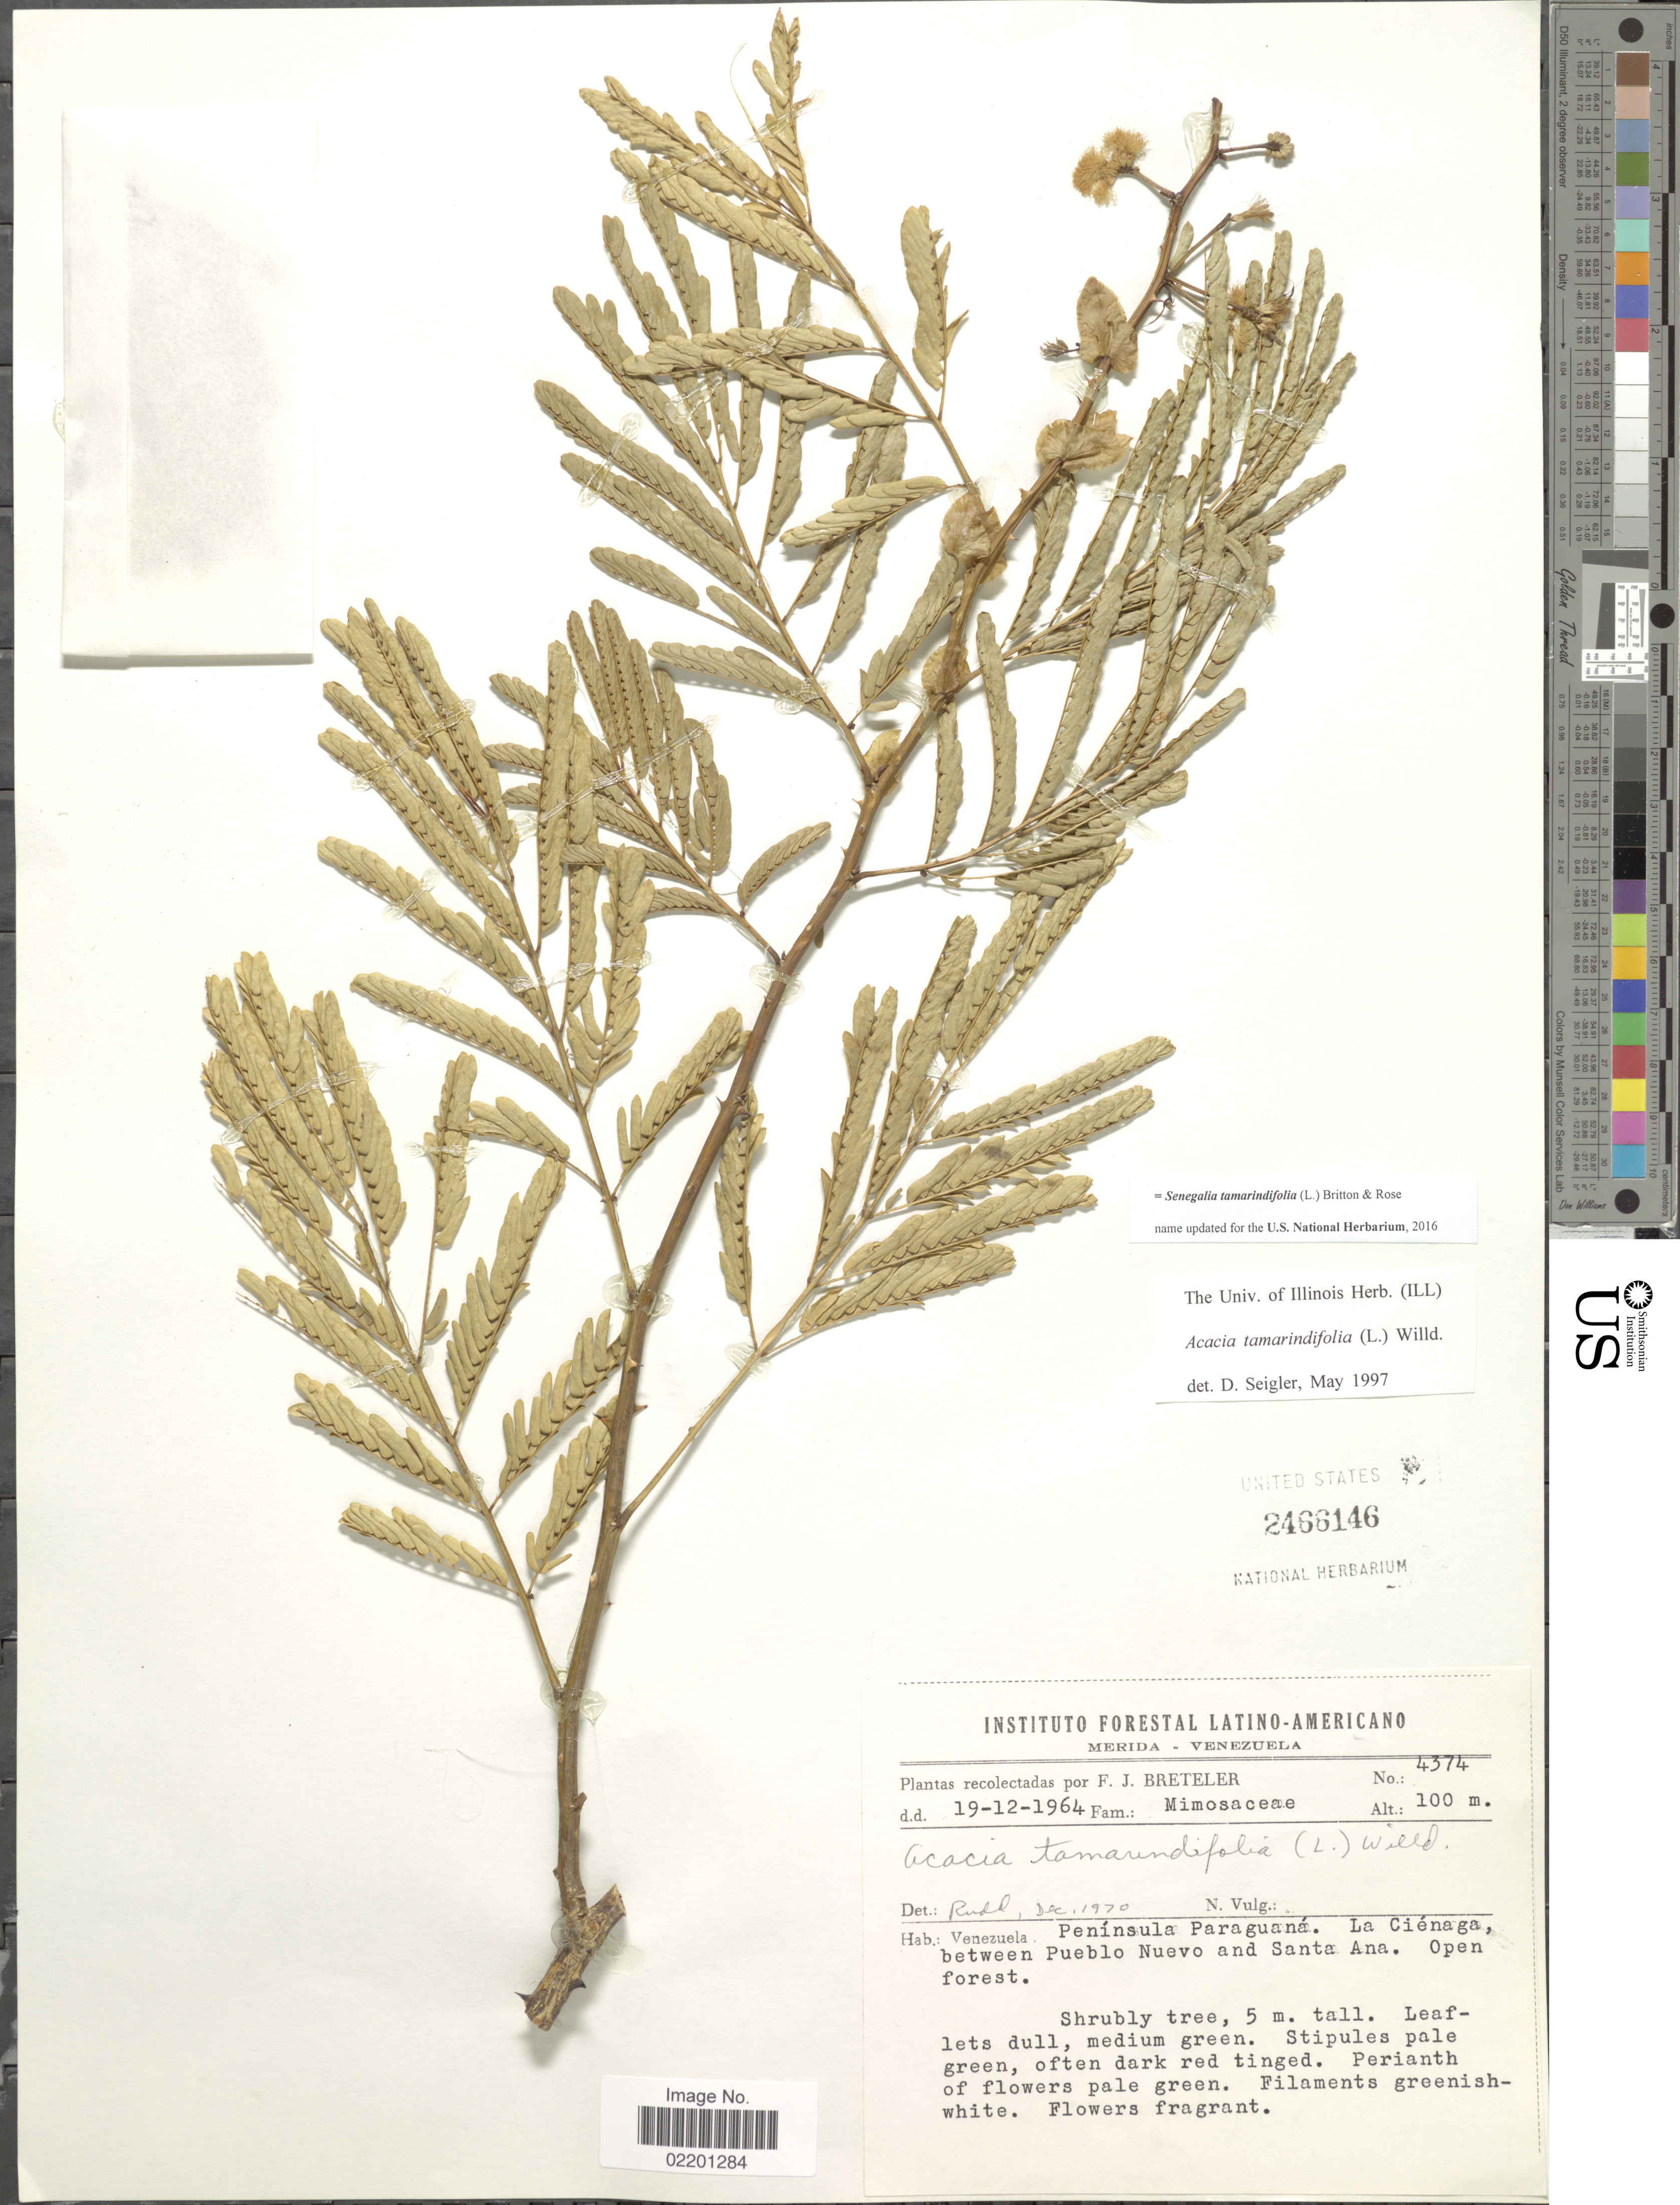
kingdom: Plantae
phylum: Tracheophyta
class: Magnoliopsida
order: Fabales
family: Fabaceae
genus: Senegalia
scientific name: Senegalia tamarindifolia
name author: (L.) Britton & Rose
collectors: F. J. Breteler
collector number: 4374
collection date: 1964-12-19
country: Venezuela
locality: Venezuela, Peninsula Paraguana, La Cienaga, between Pueblo Nuevo and Santa Ana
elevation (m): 100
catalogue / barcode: US 2466146